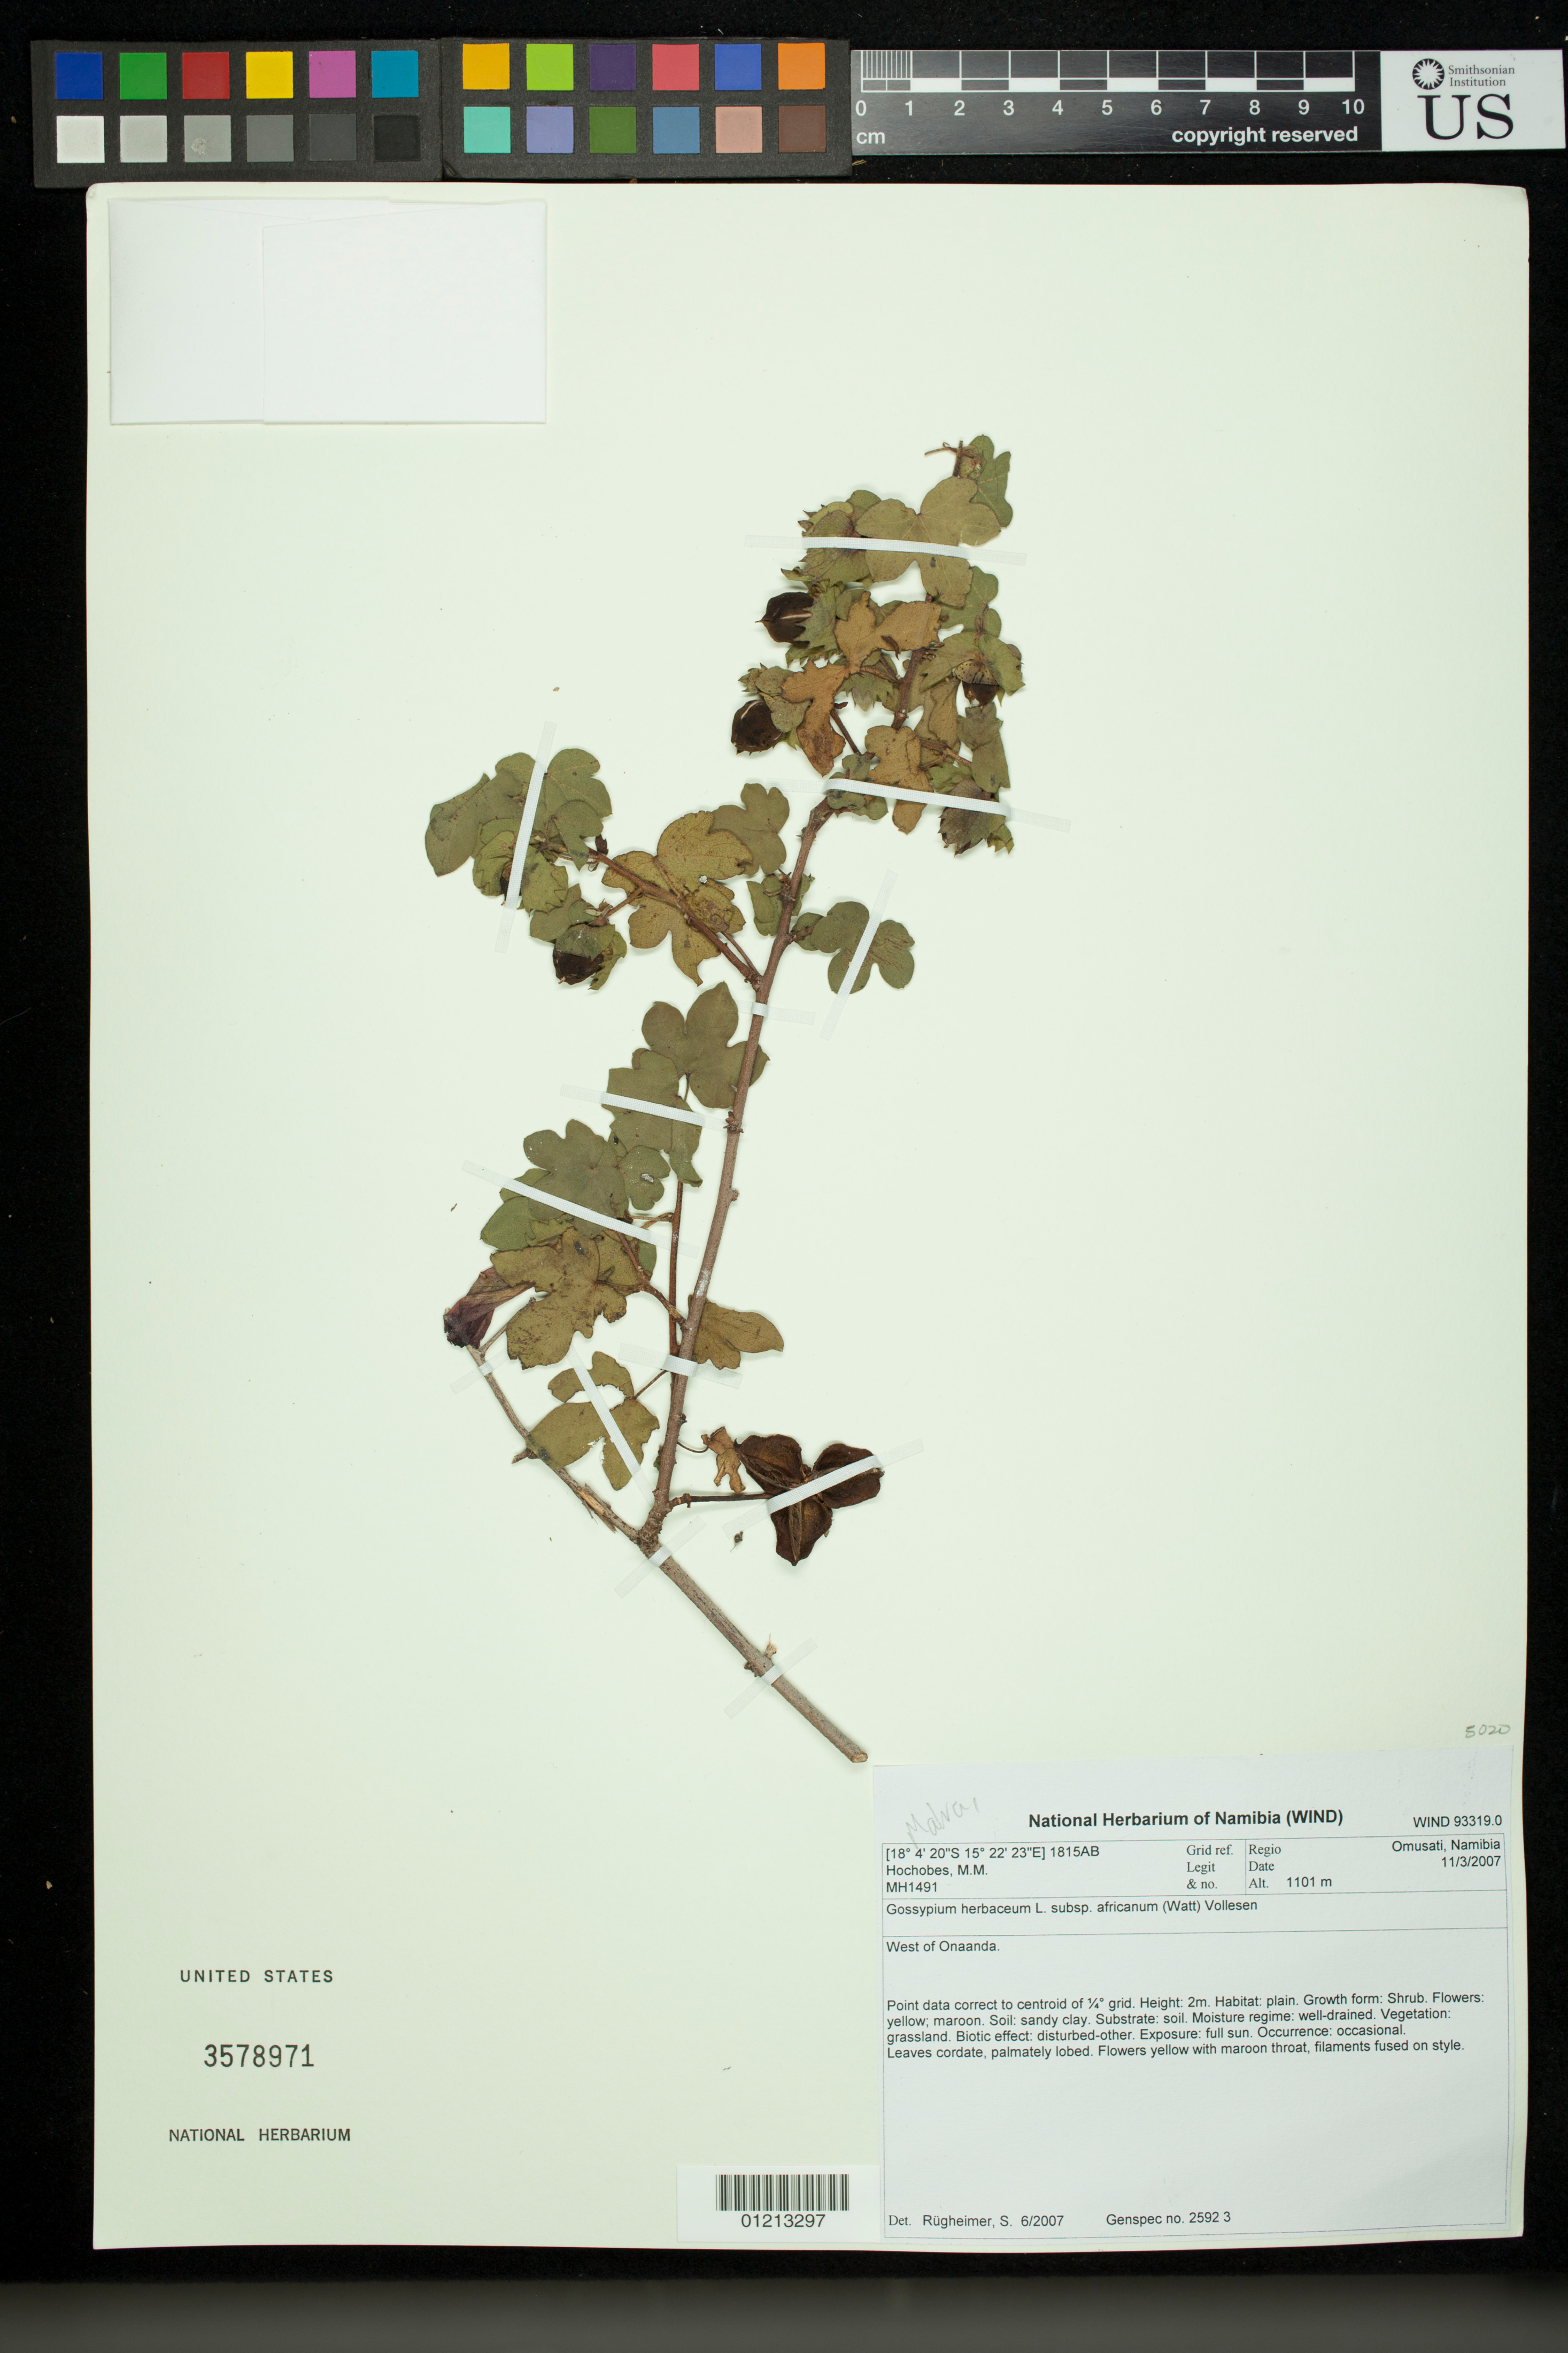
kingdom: Plantae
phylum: Tracheophyta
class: Magnoliopsida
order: Malvales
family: Malvaceae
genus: Gossypium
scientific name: Gossypium herbaceum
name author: L.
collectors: M. Hochobes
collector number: MH1491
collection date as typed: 03 Nov 2007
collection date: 2007-11-03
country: Namibia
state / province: Omusati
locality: Omusati, Namibia. West of Onaanda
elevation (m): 1101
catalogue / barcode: US 3578971